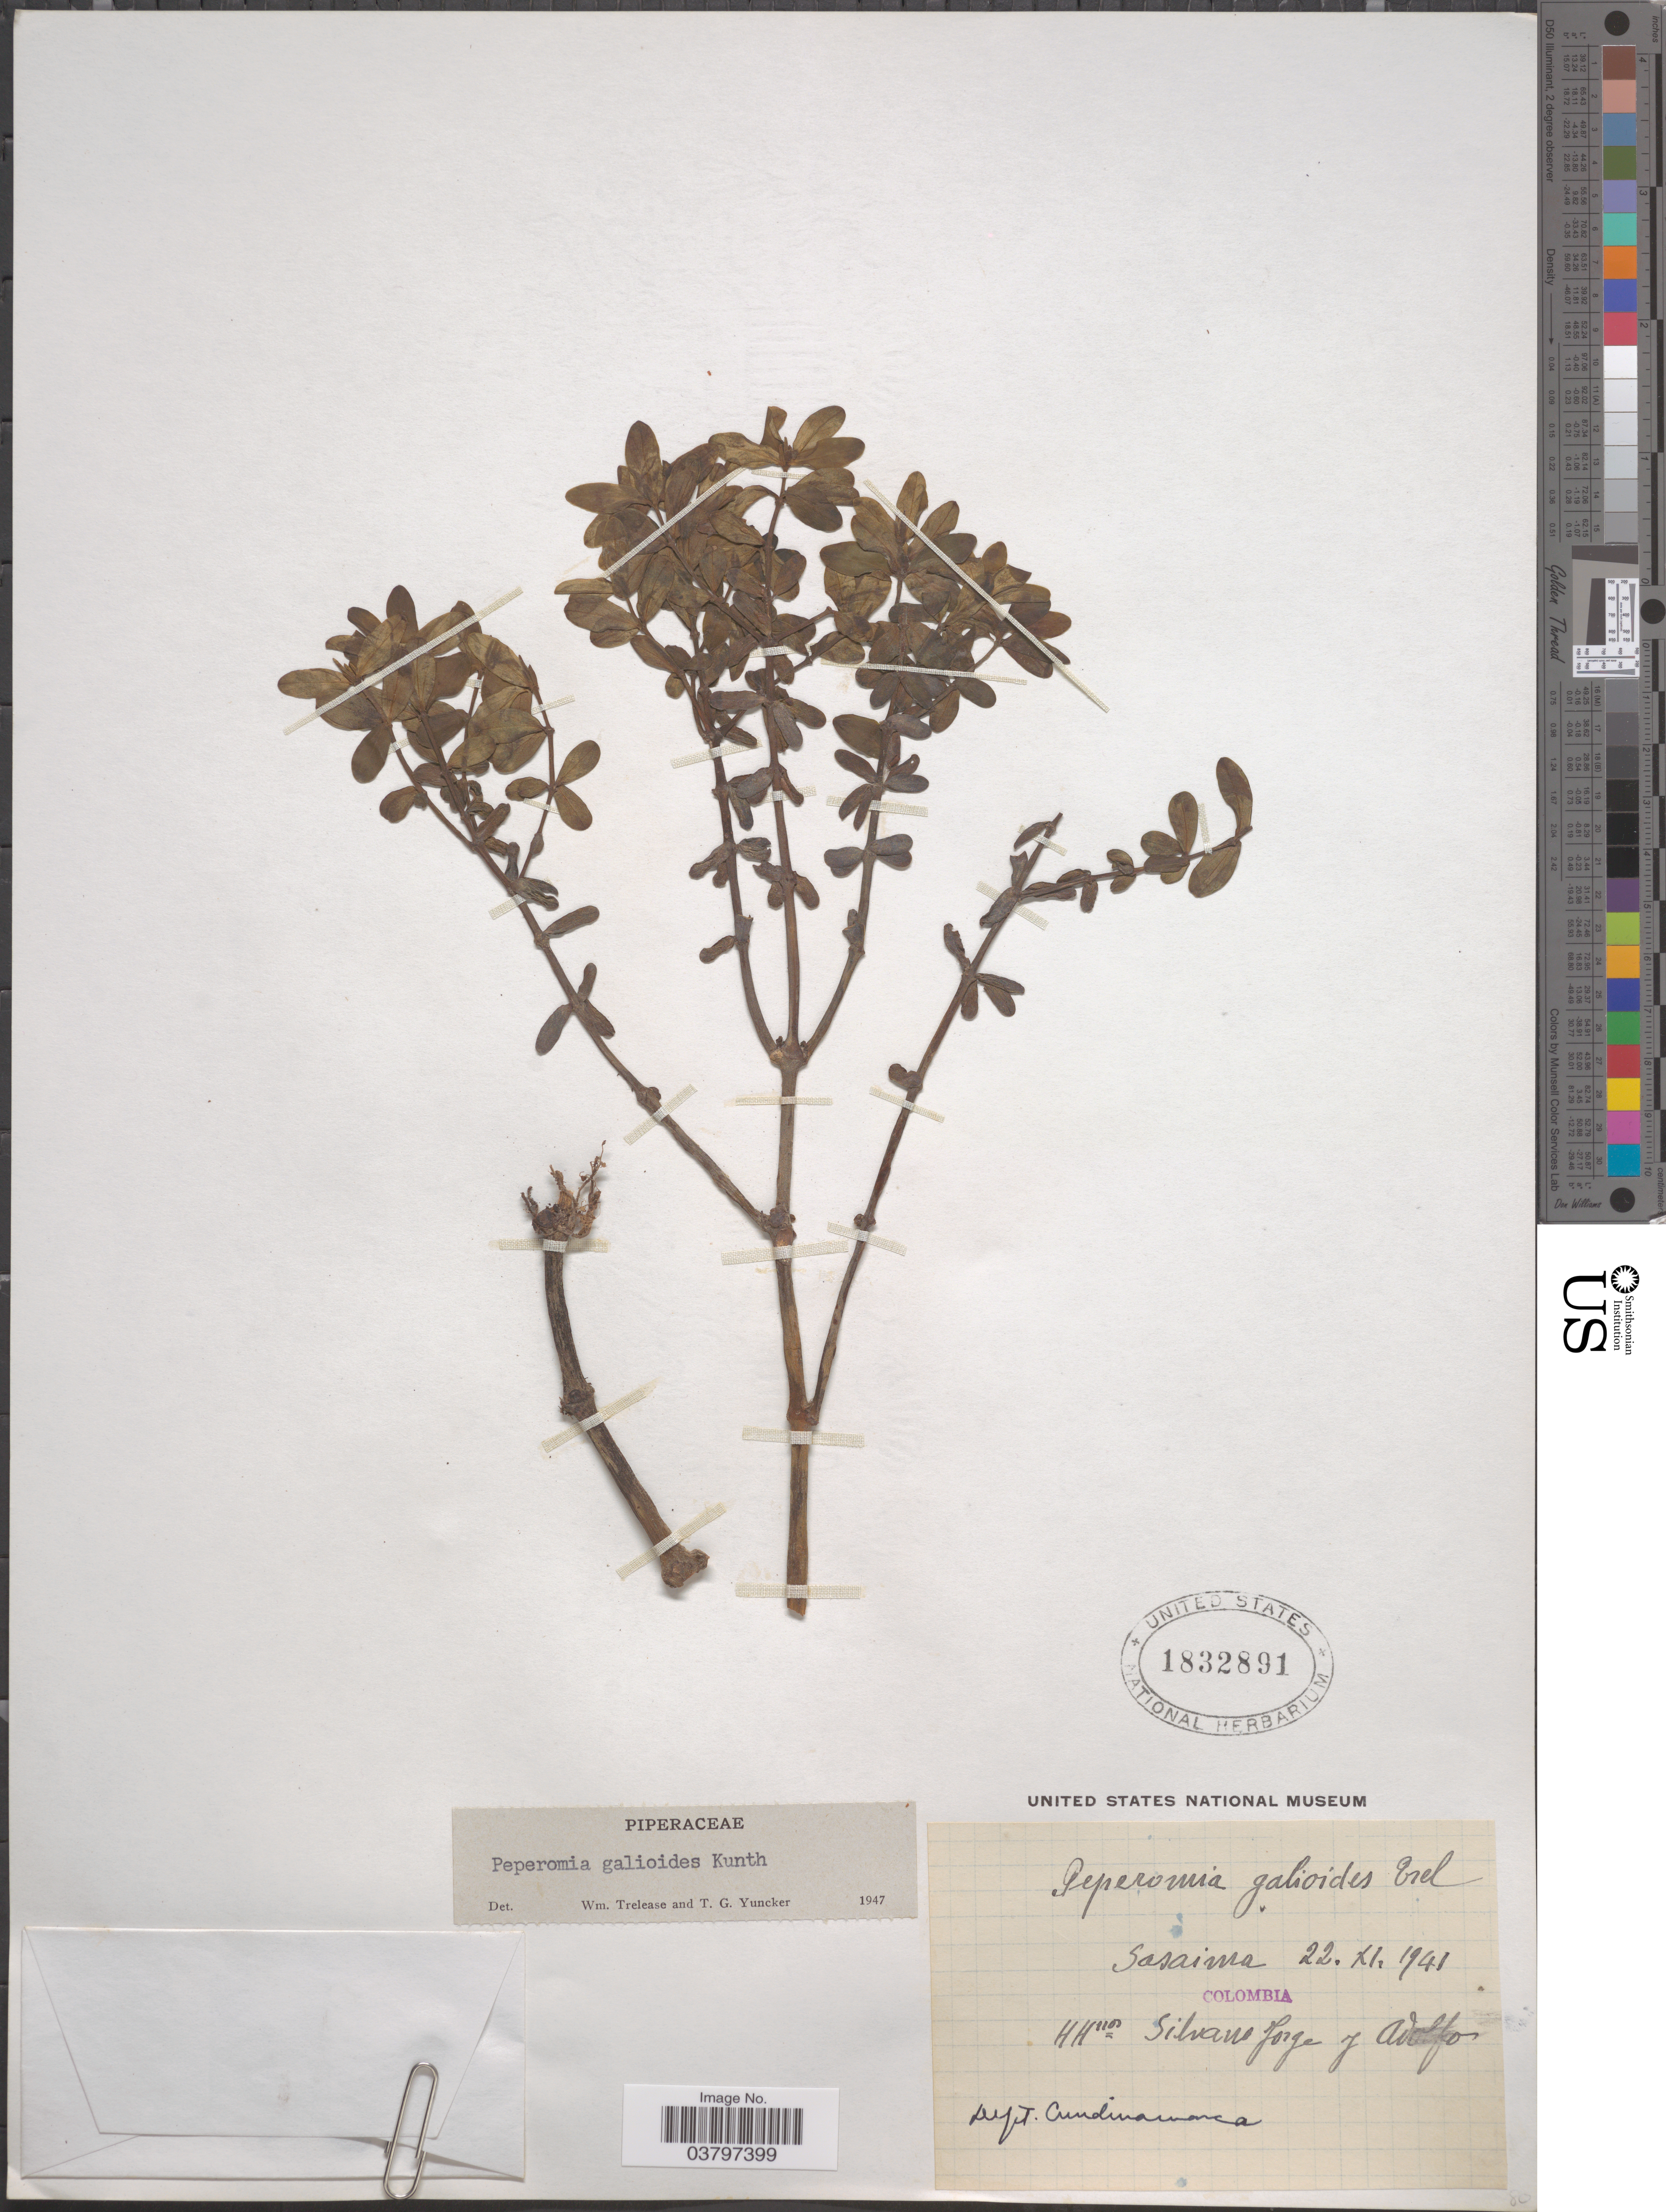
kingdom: Plantae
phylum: Tracheophyta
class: Magnoliopsida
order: Piperales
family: Piperaceae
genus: Peperomia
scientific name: Peperomia galioides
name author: Kunth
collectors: H. Jorge & Adolfo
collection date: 1941-11-22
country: Colombia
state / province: Cundinamarca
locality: Sasaima. Dept. Cundinamarca.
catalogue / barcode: US 1832891